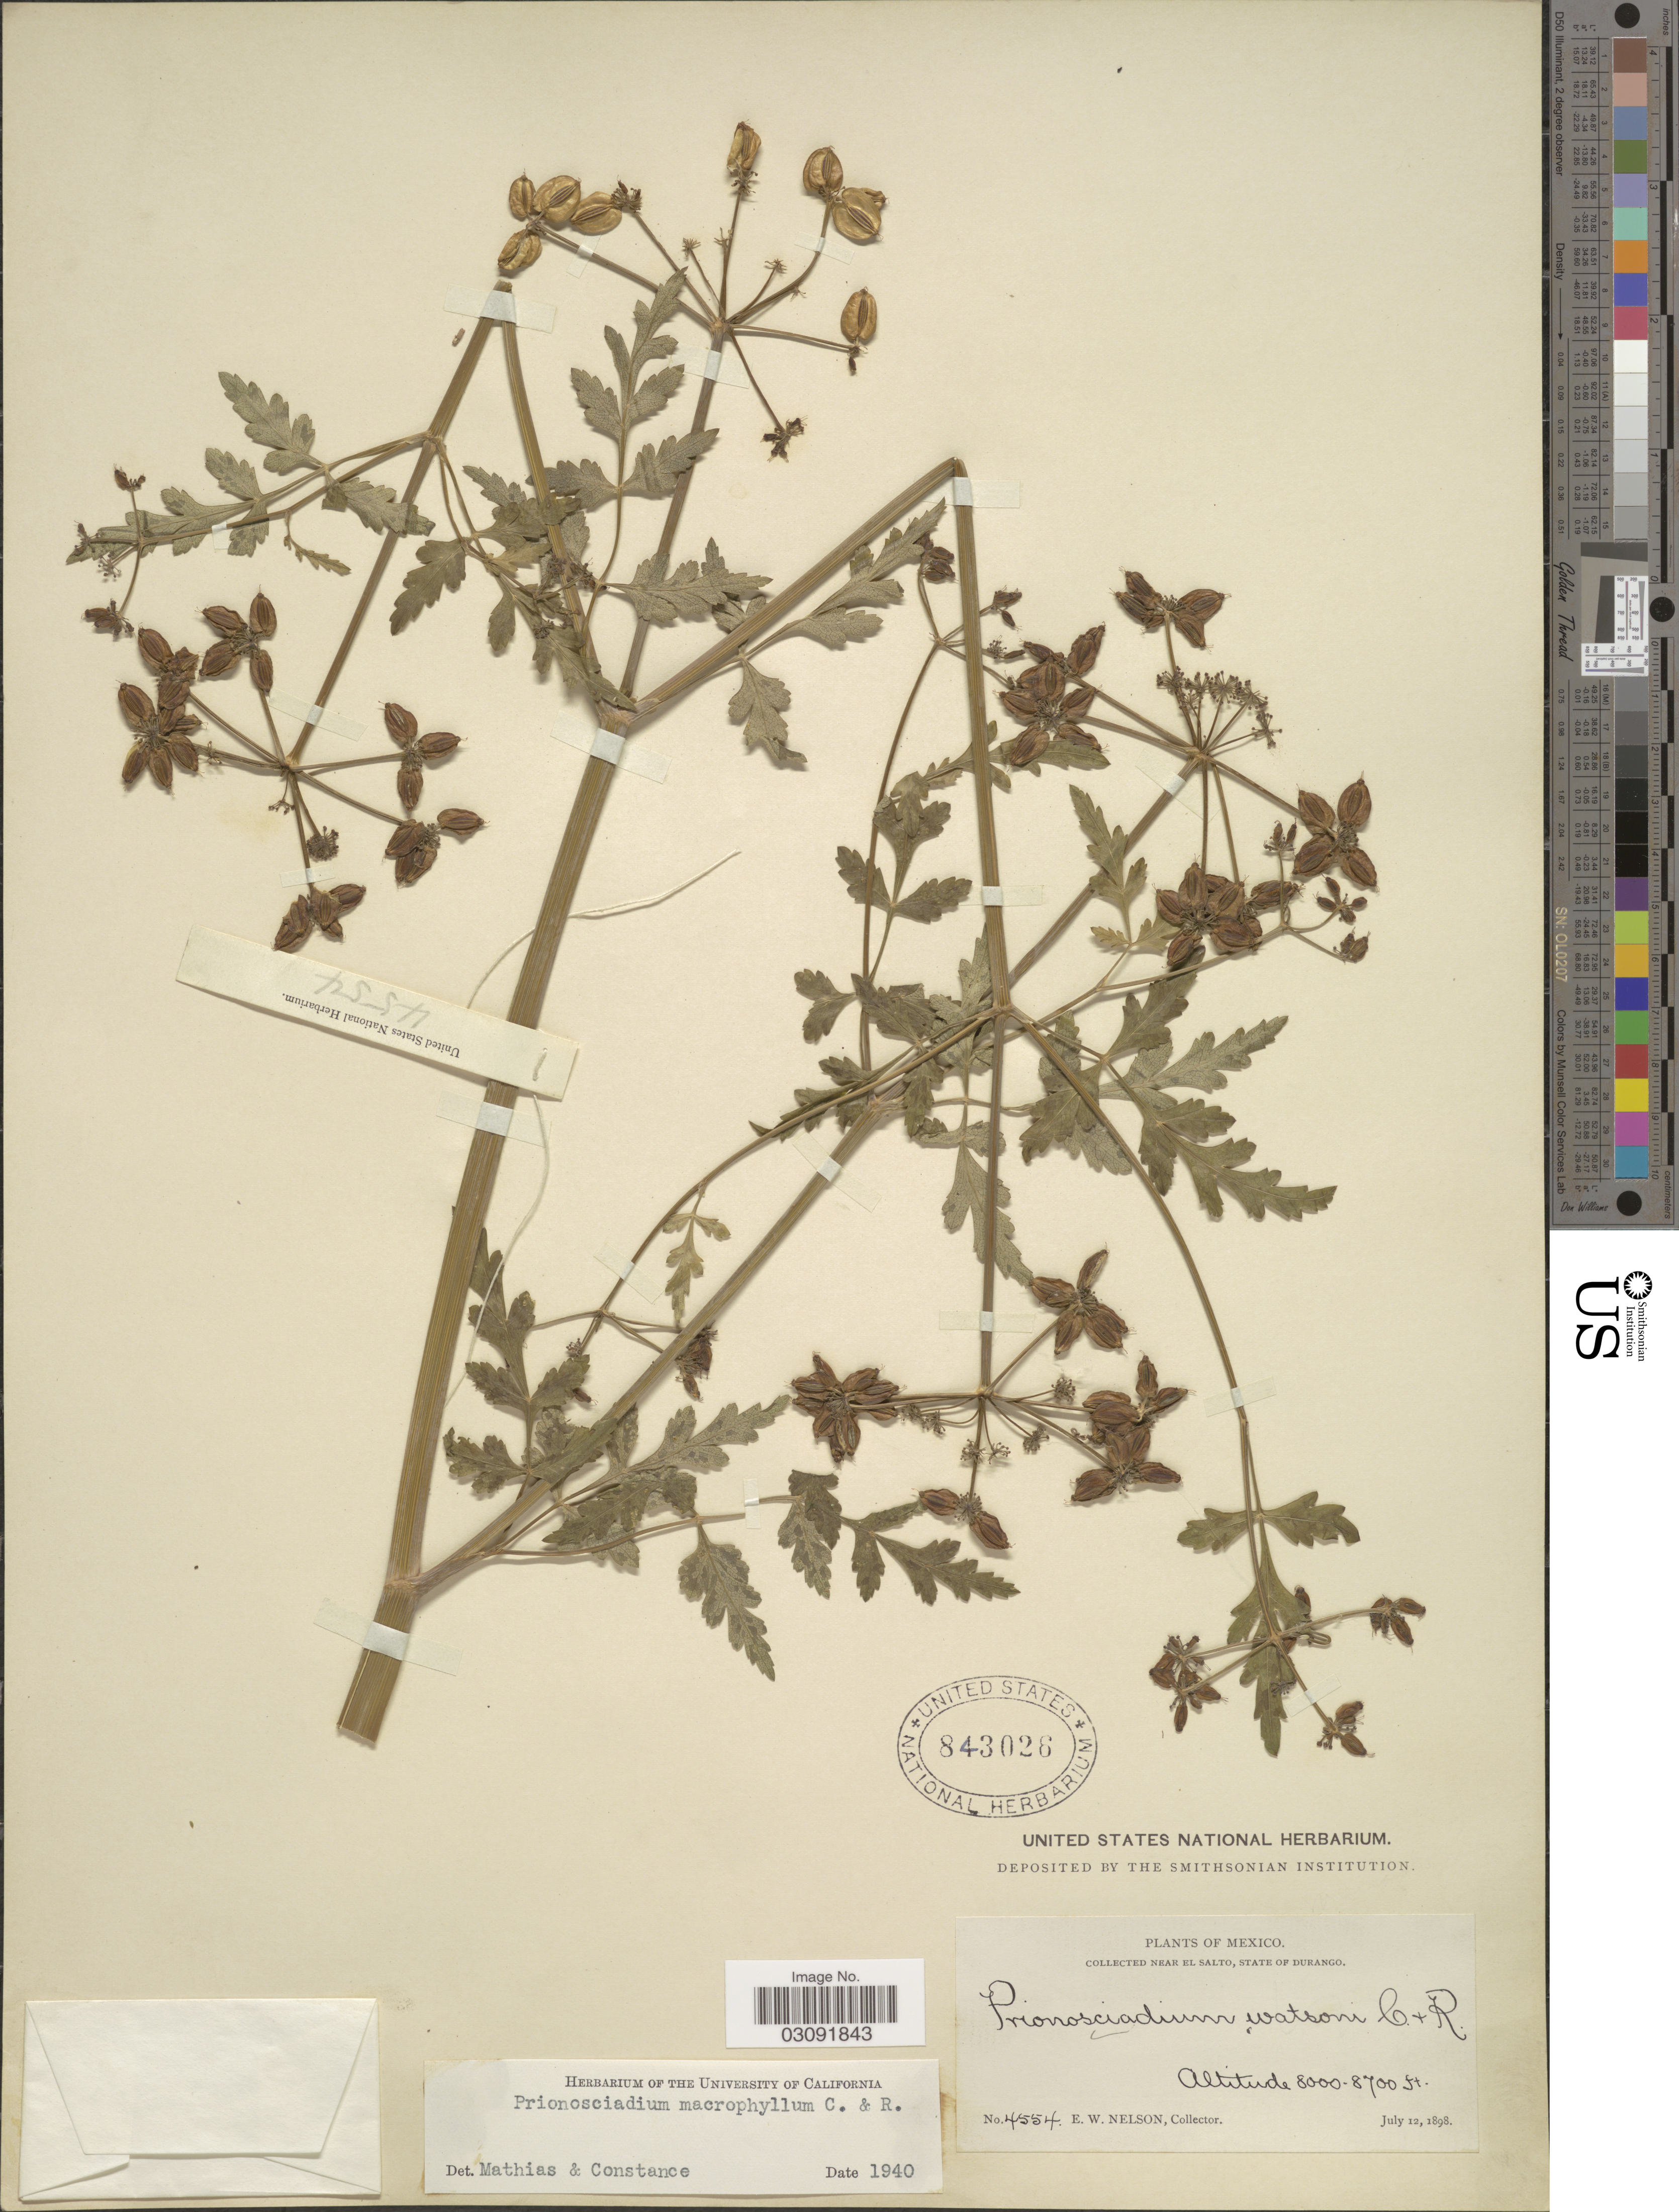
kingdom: Plantae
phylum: Tracheophyta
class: Magnoliopsida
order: Apiales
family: Apiaceae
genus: Prionosciadium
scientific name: Prionosciadium macrophyllum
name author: J.M. Coult. & Rose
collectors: E. W. Nelson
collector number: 4554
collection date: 1898-07-12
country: Mexico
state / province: Durango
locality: Near El Salto.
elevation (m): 2438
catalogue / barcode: US 843026